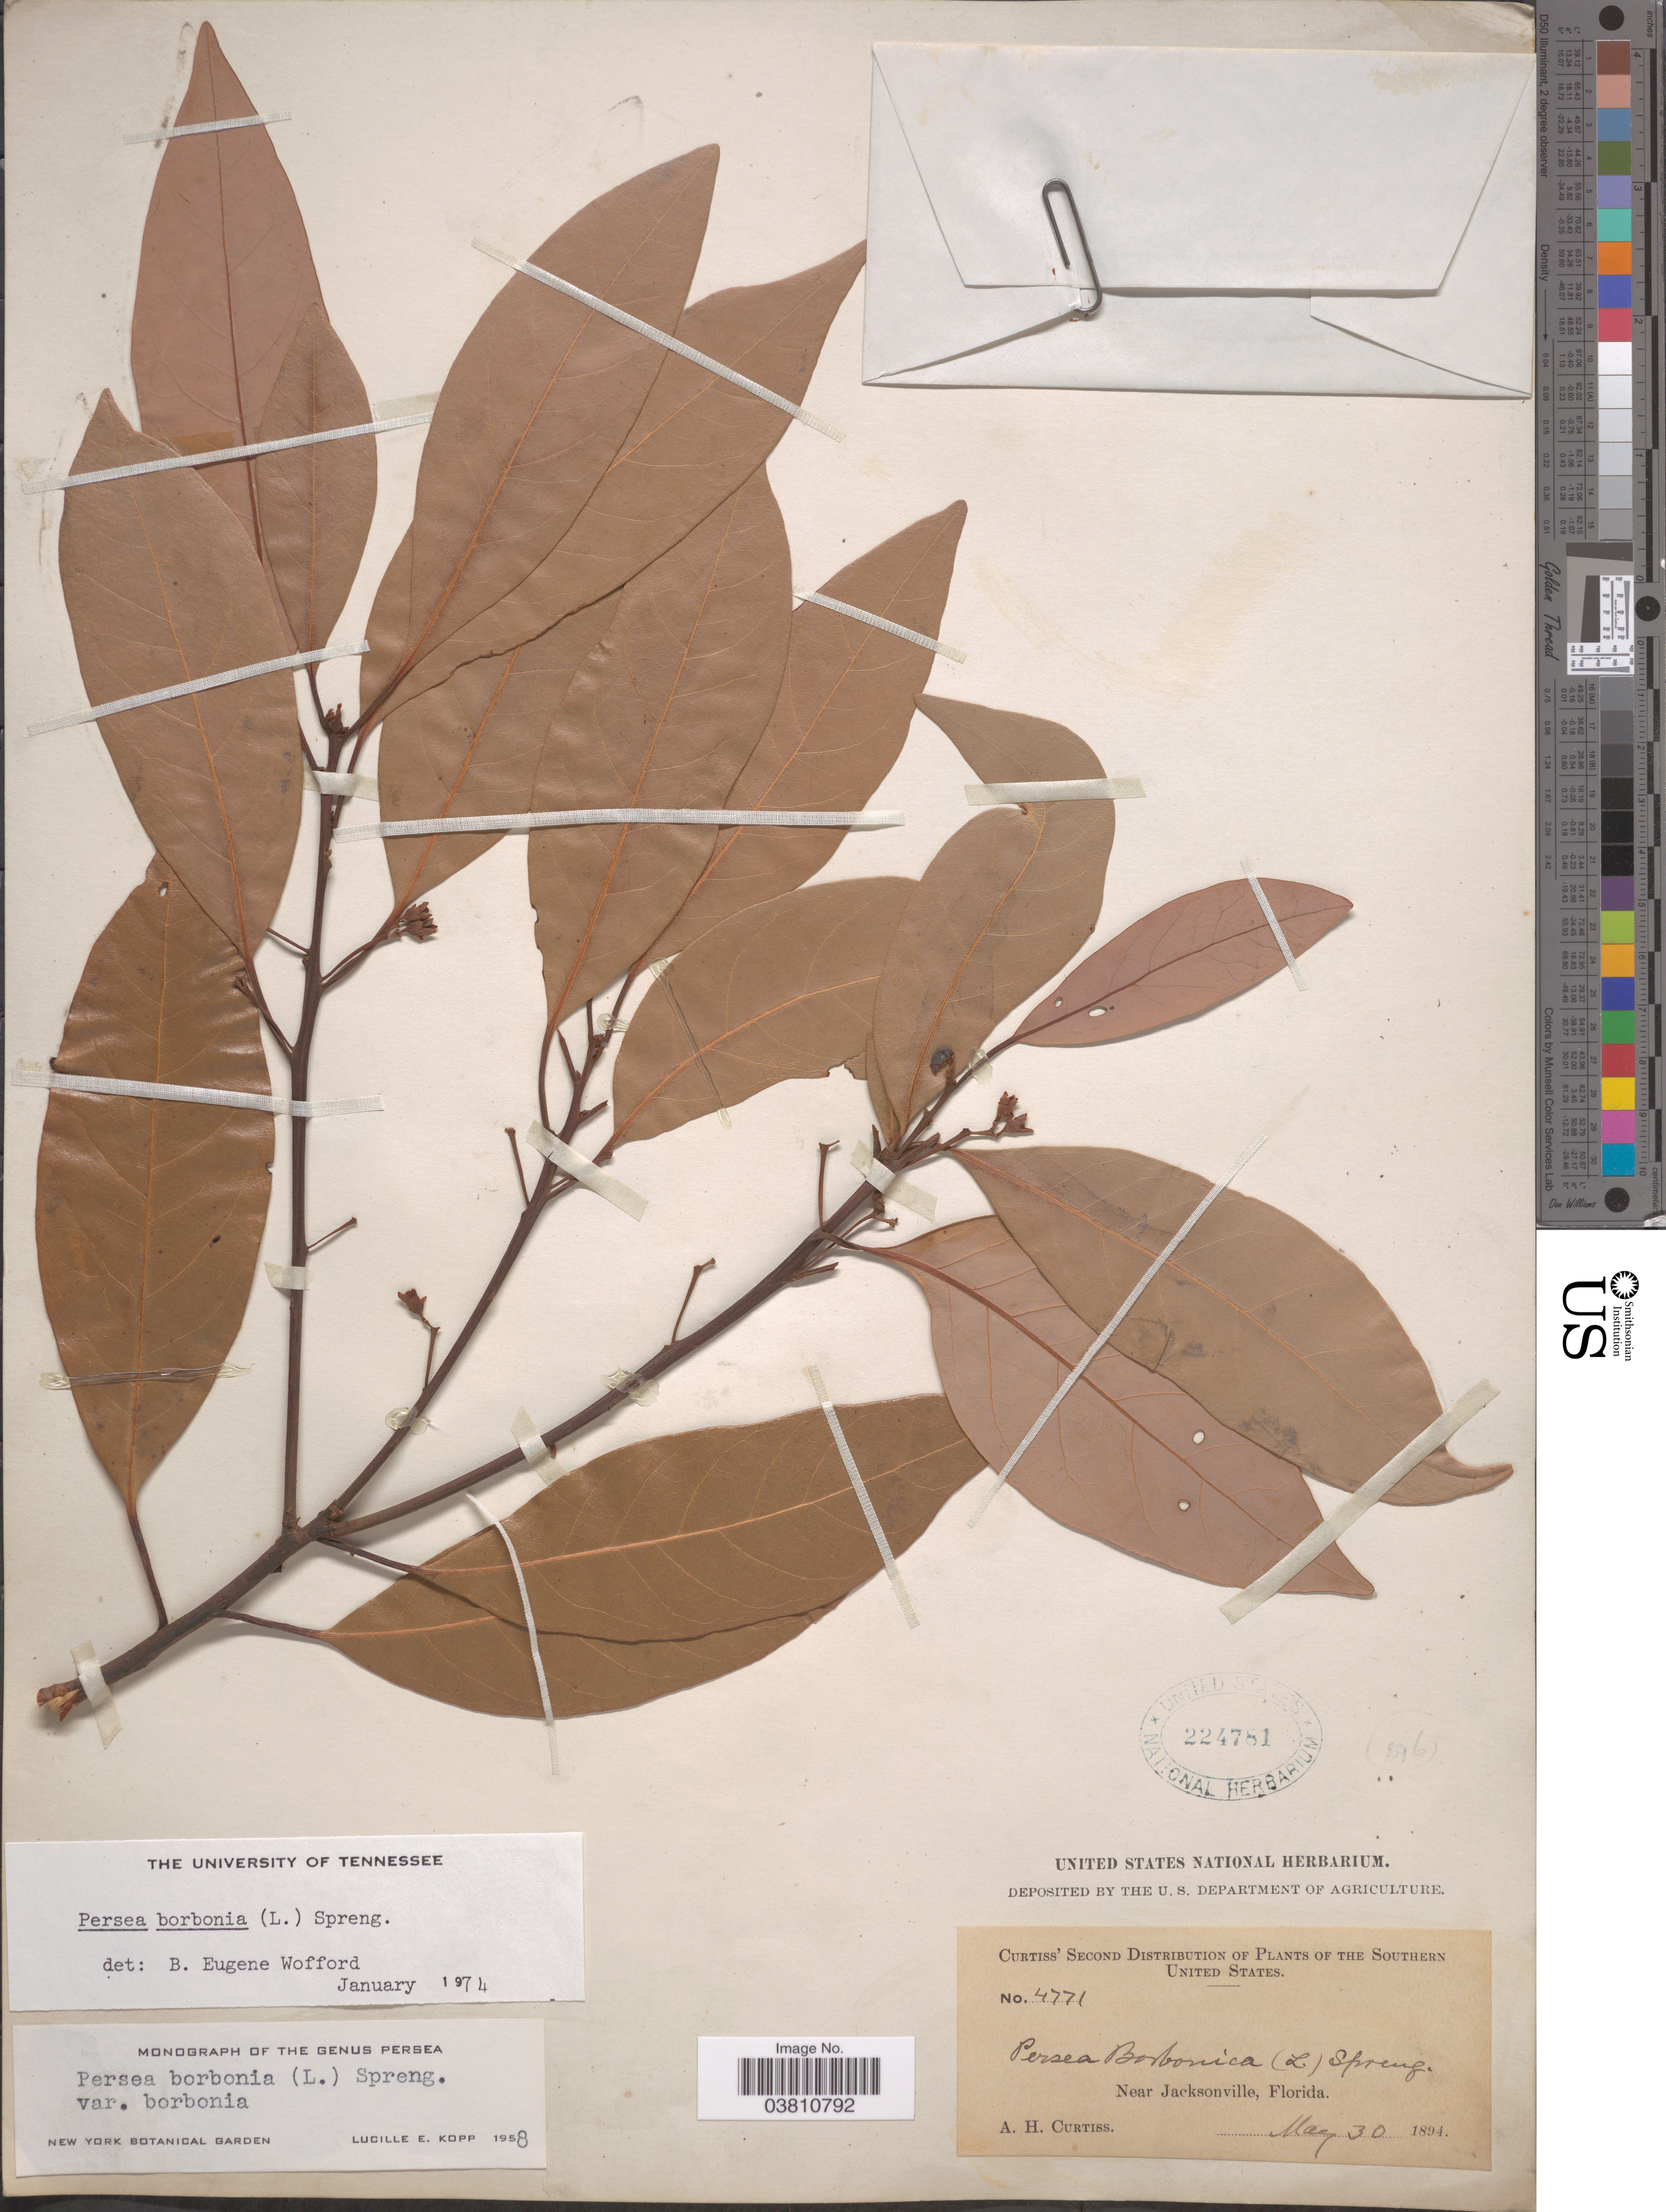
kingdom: Plantae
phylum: Tracheophyta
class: Magnoliopsida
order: Laurales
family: Lauraceae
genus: Persea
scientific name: Persea borbonia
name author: (L.) Spreng.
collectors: A. H. Curtiss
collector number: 4771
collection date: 1894-05-30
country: United States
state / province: Florida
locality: The Southern United States. Near Jacksonville.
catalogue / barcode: US 224781